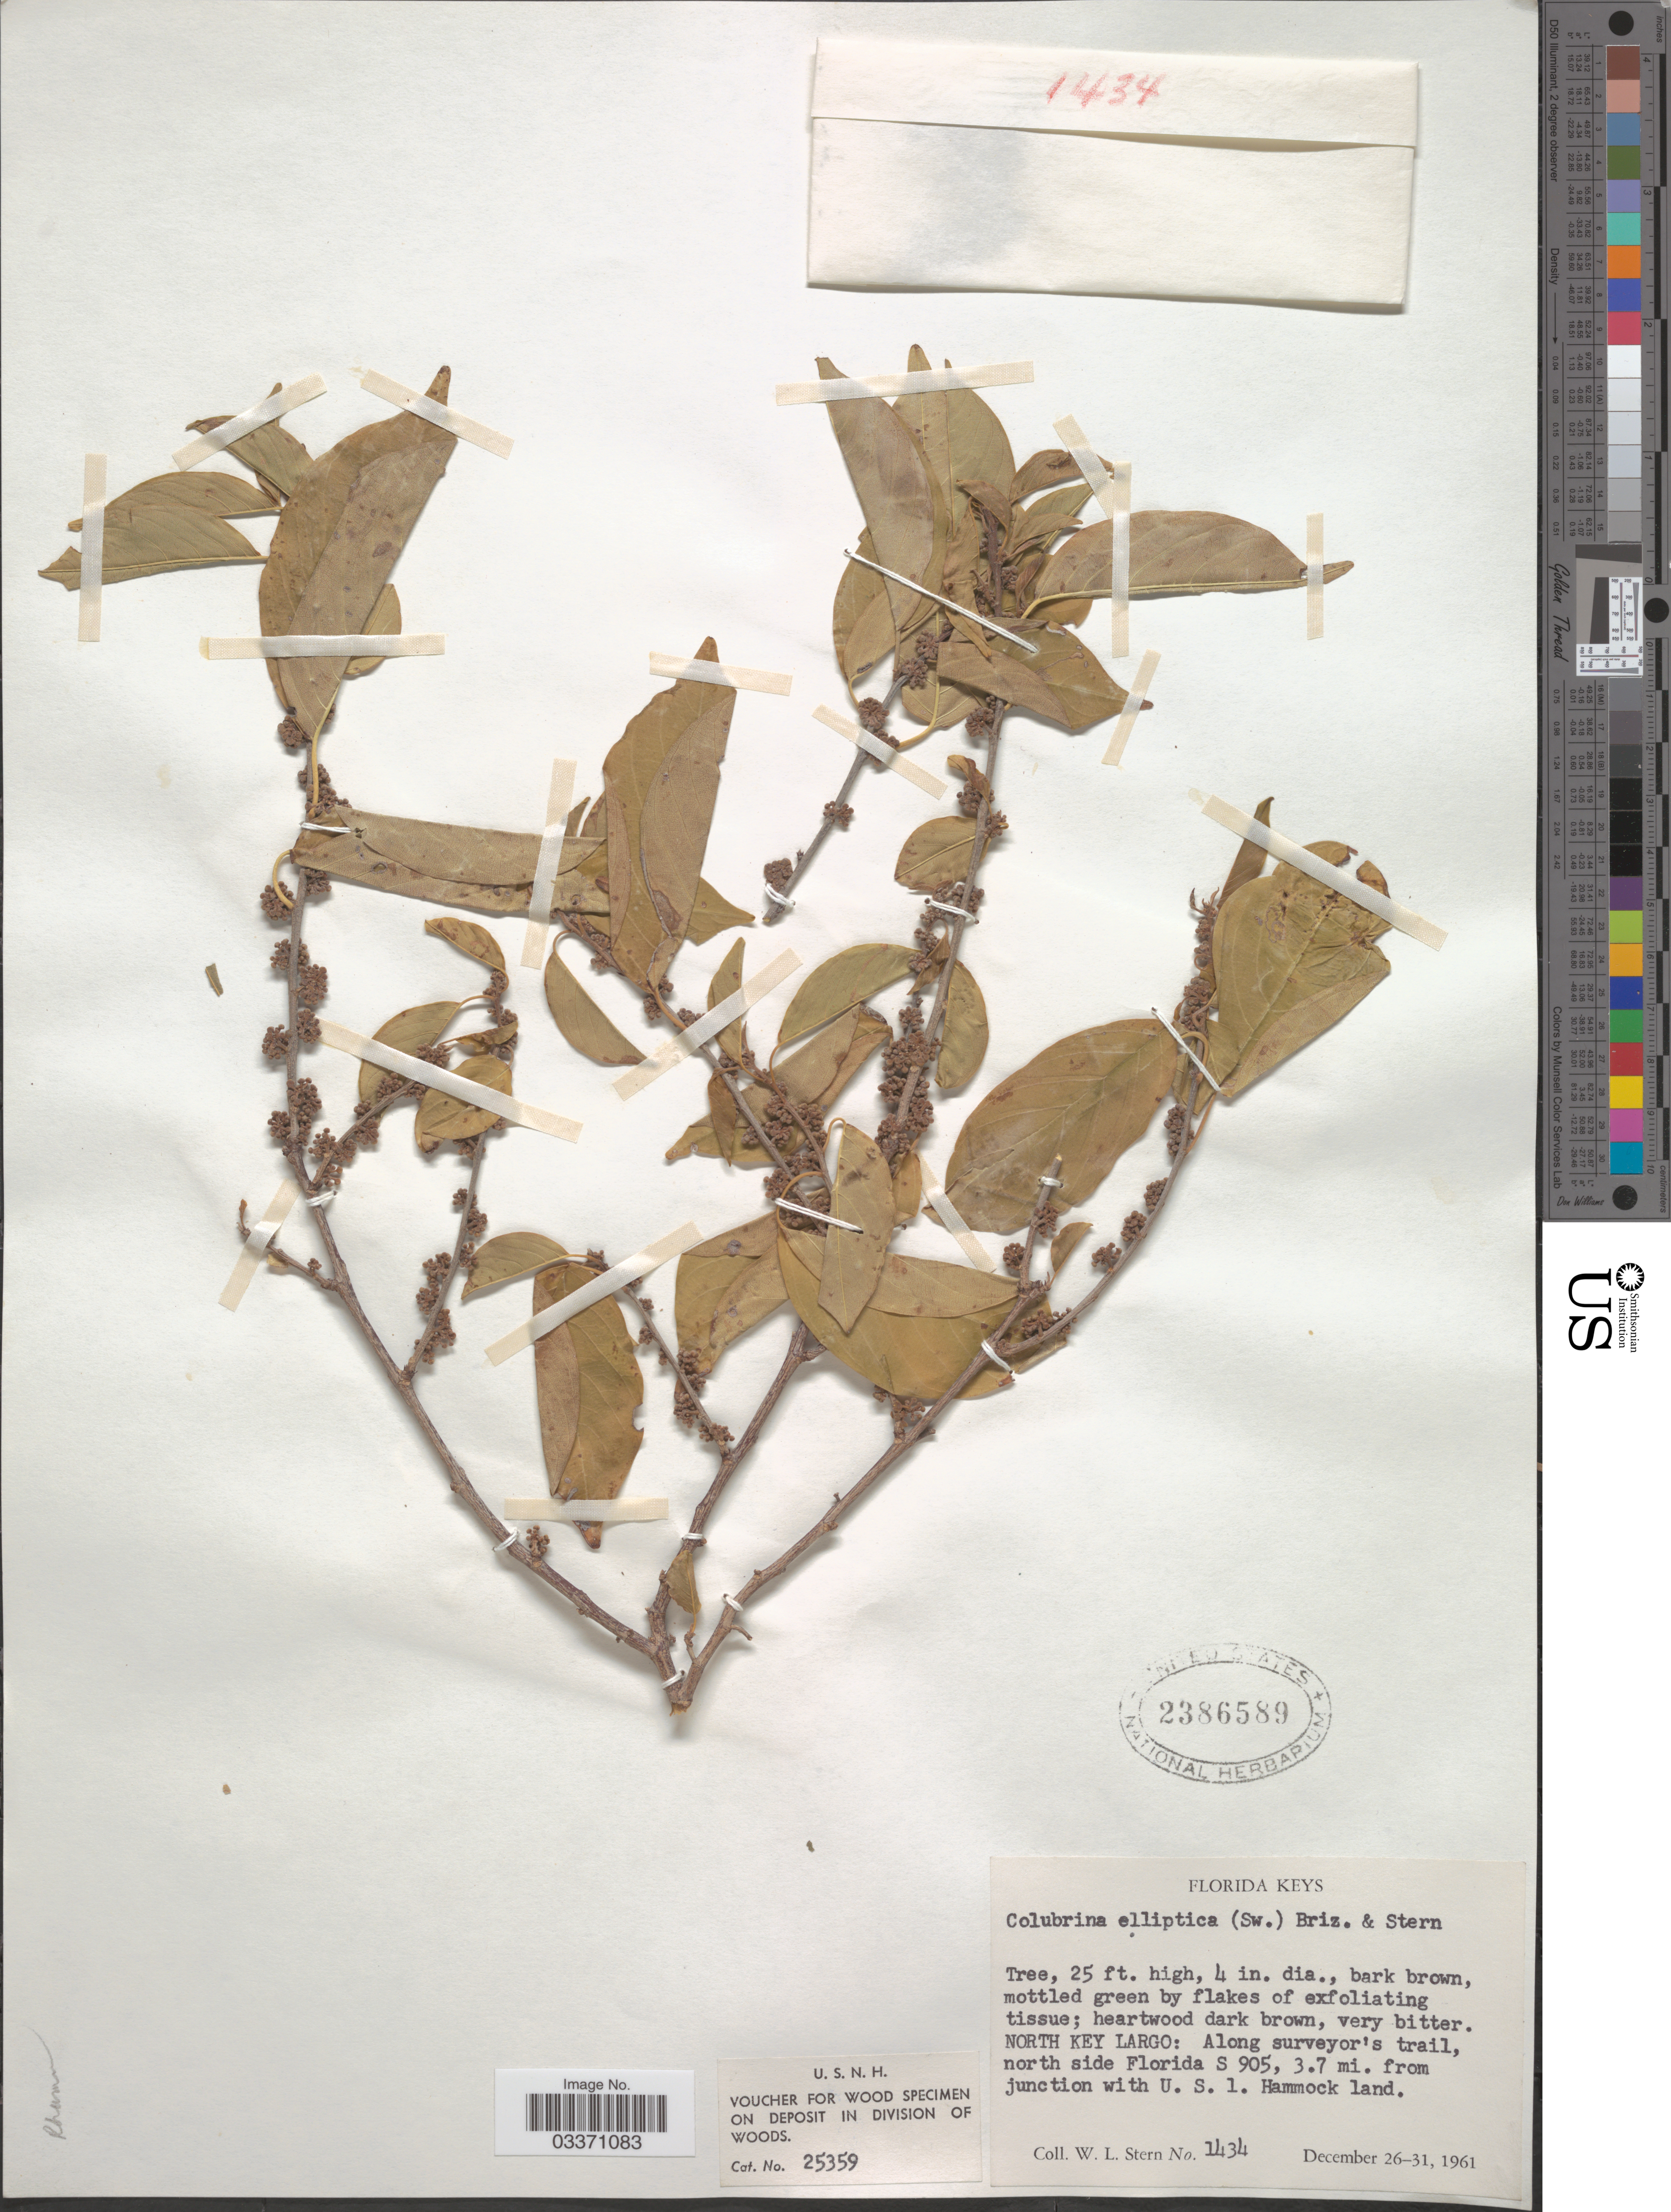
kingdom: Plantae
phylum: Tracheophyta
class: Magnoliopsida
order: Rosales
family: Rhamnaceae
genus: Colubrina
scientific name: Colubrina elliptica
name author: (Sw.) Brizicky & W.L. Stern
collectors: W. L. Stern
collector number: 1434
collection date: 1961-12-26/1961-12-31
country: United States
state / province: Florida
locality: Florida Keys. North Key Largo: Along surveyor's trail, north side Florida S 905, 3.7 mi. from junction with U. S. 1. Hammock land.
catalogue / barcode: US 2386589